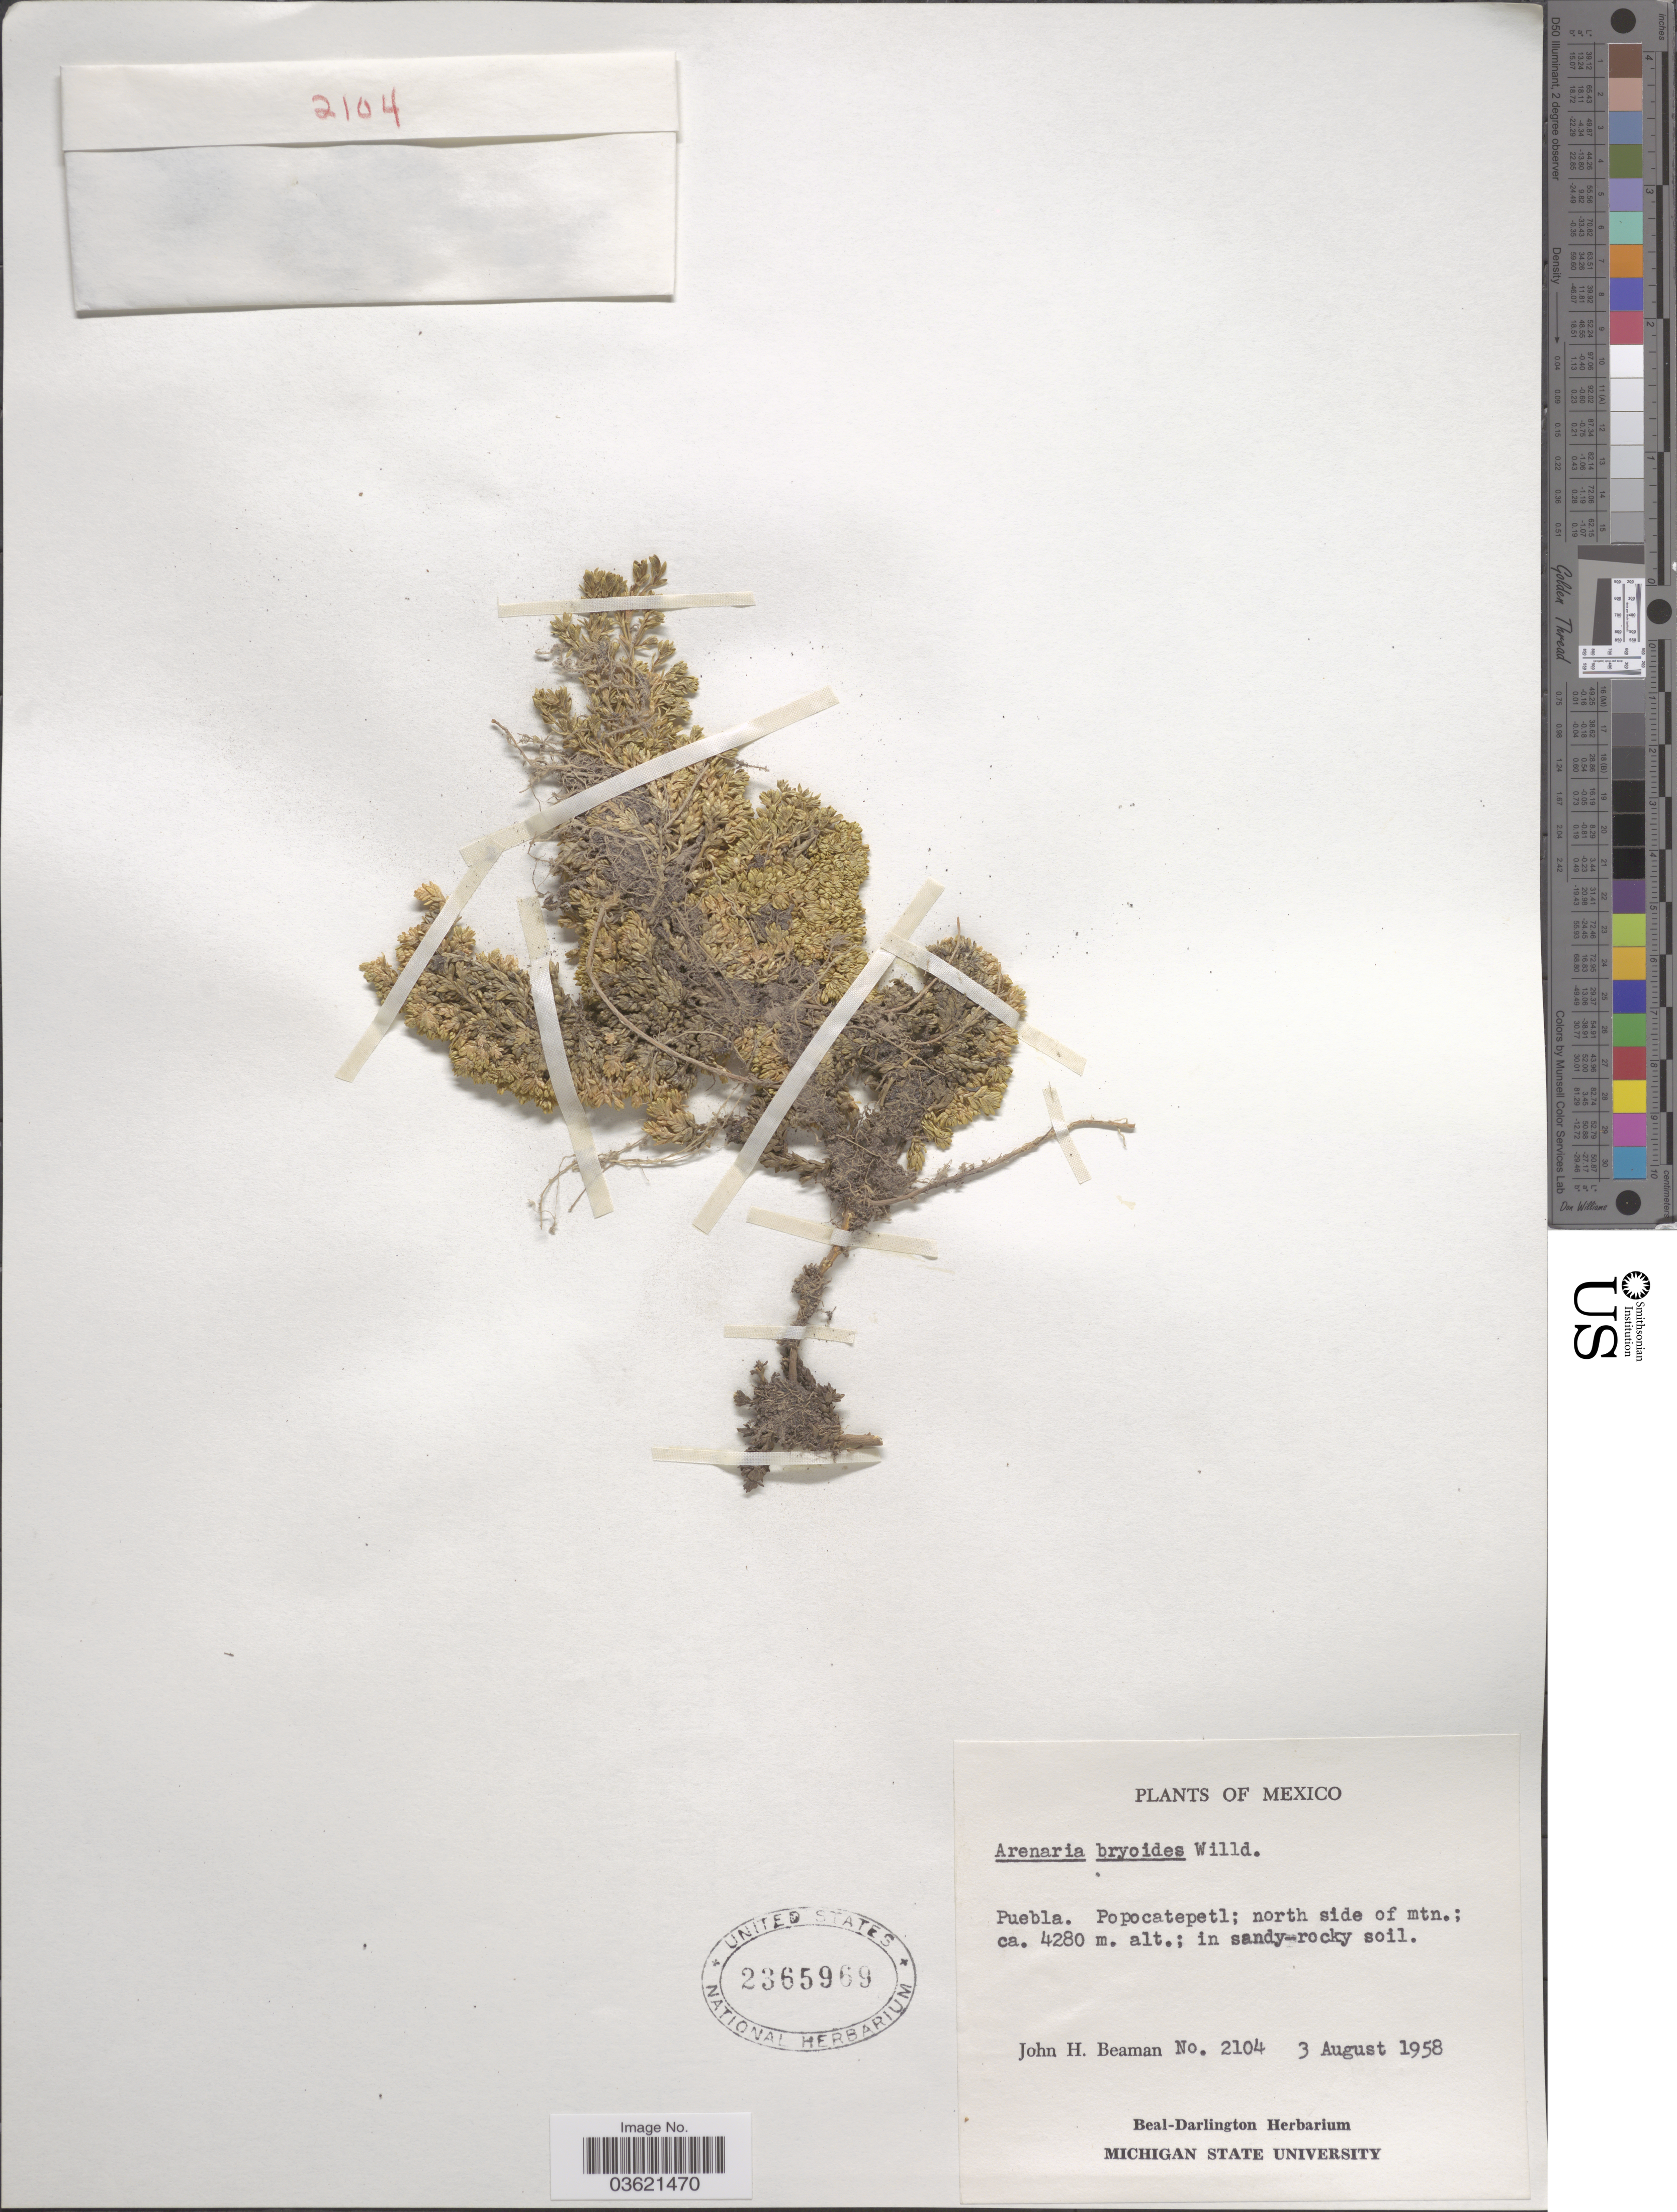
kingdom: Plantae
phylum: Tracheophyta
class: Magnoliopsida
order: Caryophyllales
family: Caryophyllaceae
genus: Arenaria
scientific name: Arenaria bryoides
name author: Willd. ex D.F.K. Schltdl.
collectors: J. H. Beaman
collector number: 2104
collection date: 1958-08-03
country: Mexico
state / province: Puebla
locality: Popocatepetl; north side of mtn.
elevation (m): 4280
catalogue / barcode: US 2365969